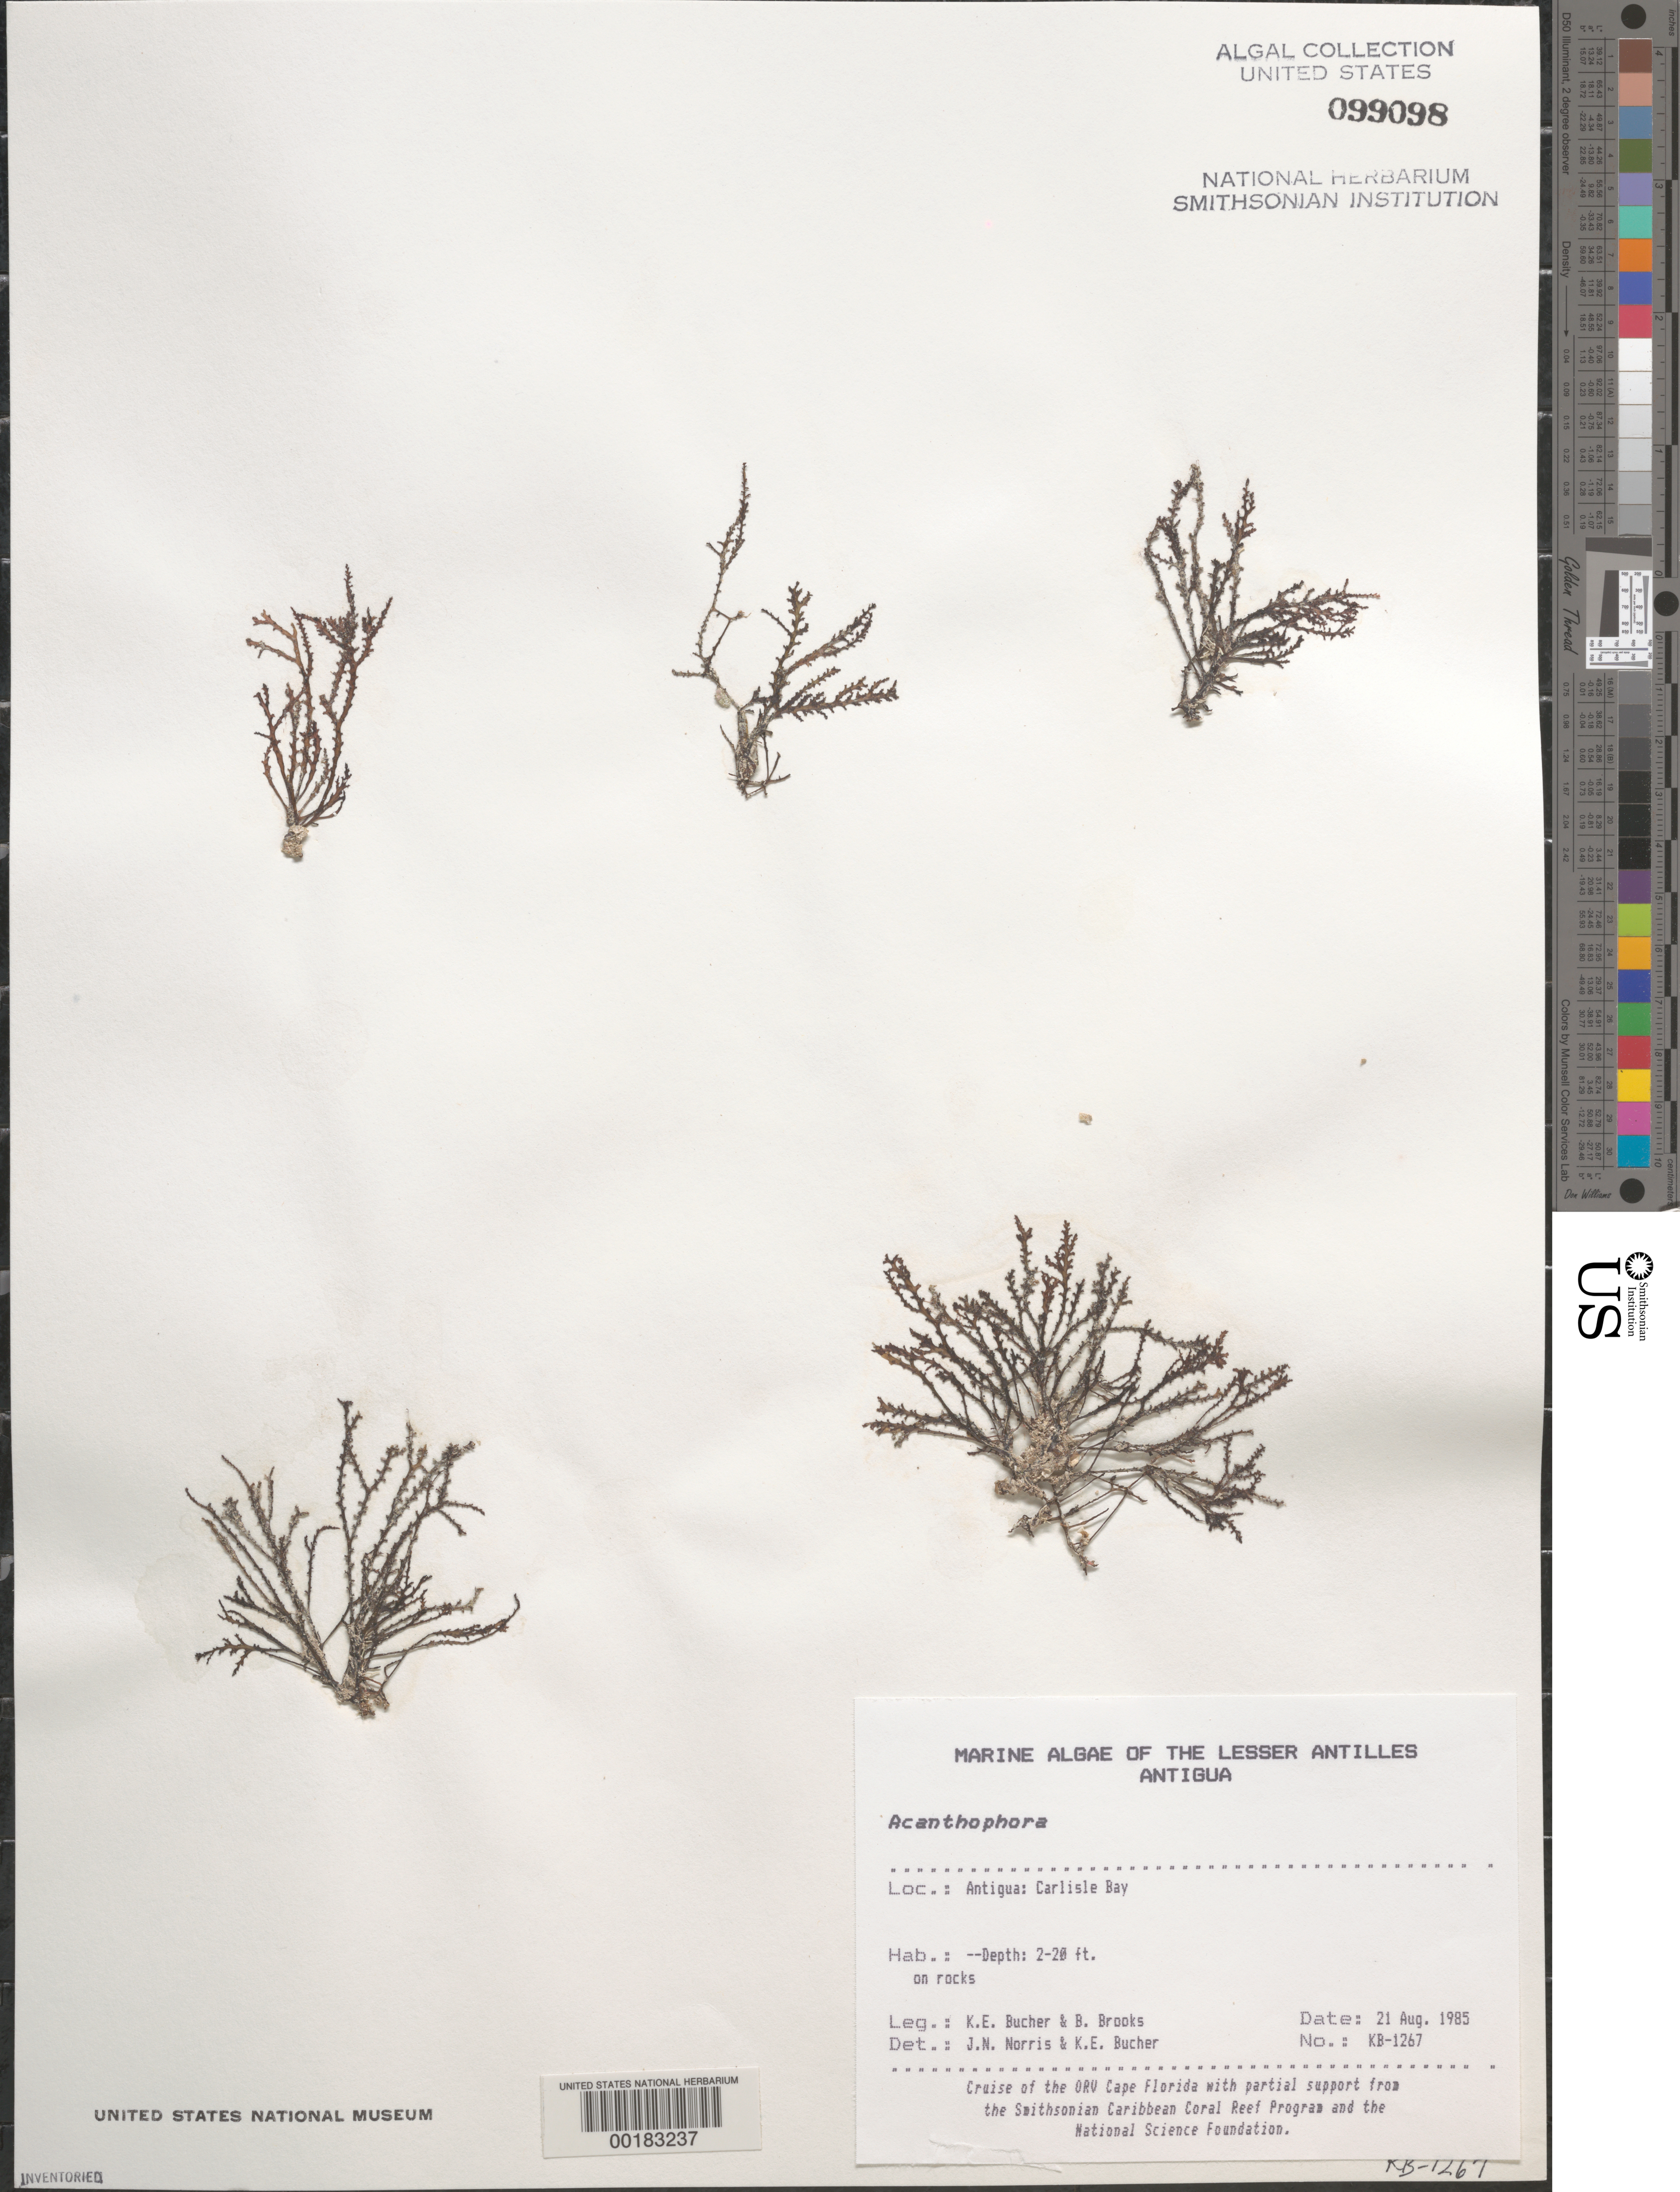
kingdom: Plantae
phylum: Rhodophyta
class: Florideophyceae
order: Ceramiales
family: Rhodomelaceae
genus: Acanthophora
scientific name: Acanthophora sp.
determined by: Norris, J. N.; Bucher, K. E.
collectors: K. E. Bucher & B. Brooks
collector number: KB-1267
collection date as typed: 21 Aug 1985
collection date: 1985-08-21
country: Antigua and Barbuda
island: Antigua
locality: Carlisle Bay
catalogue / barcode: US 99098